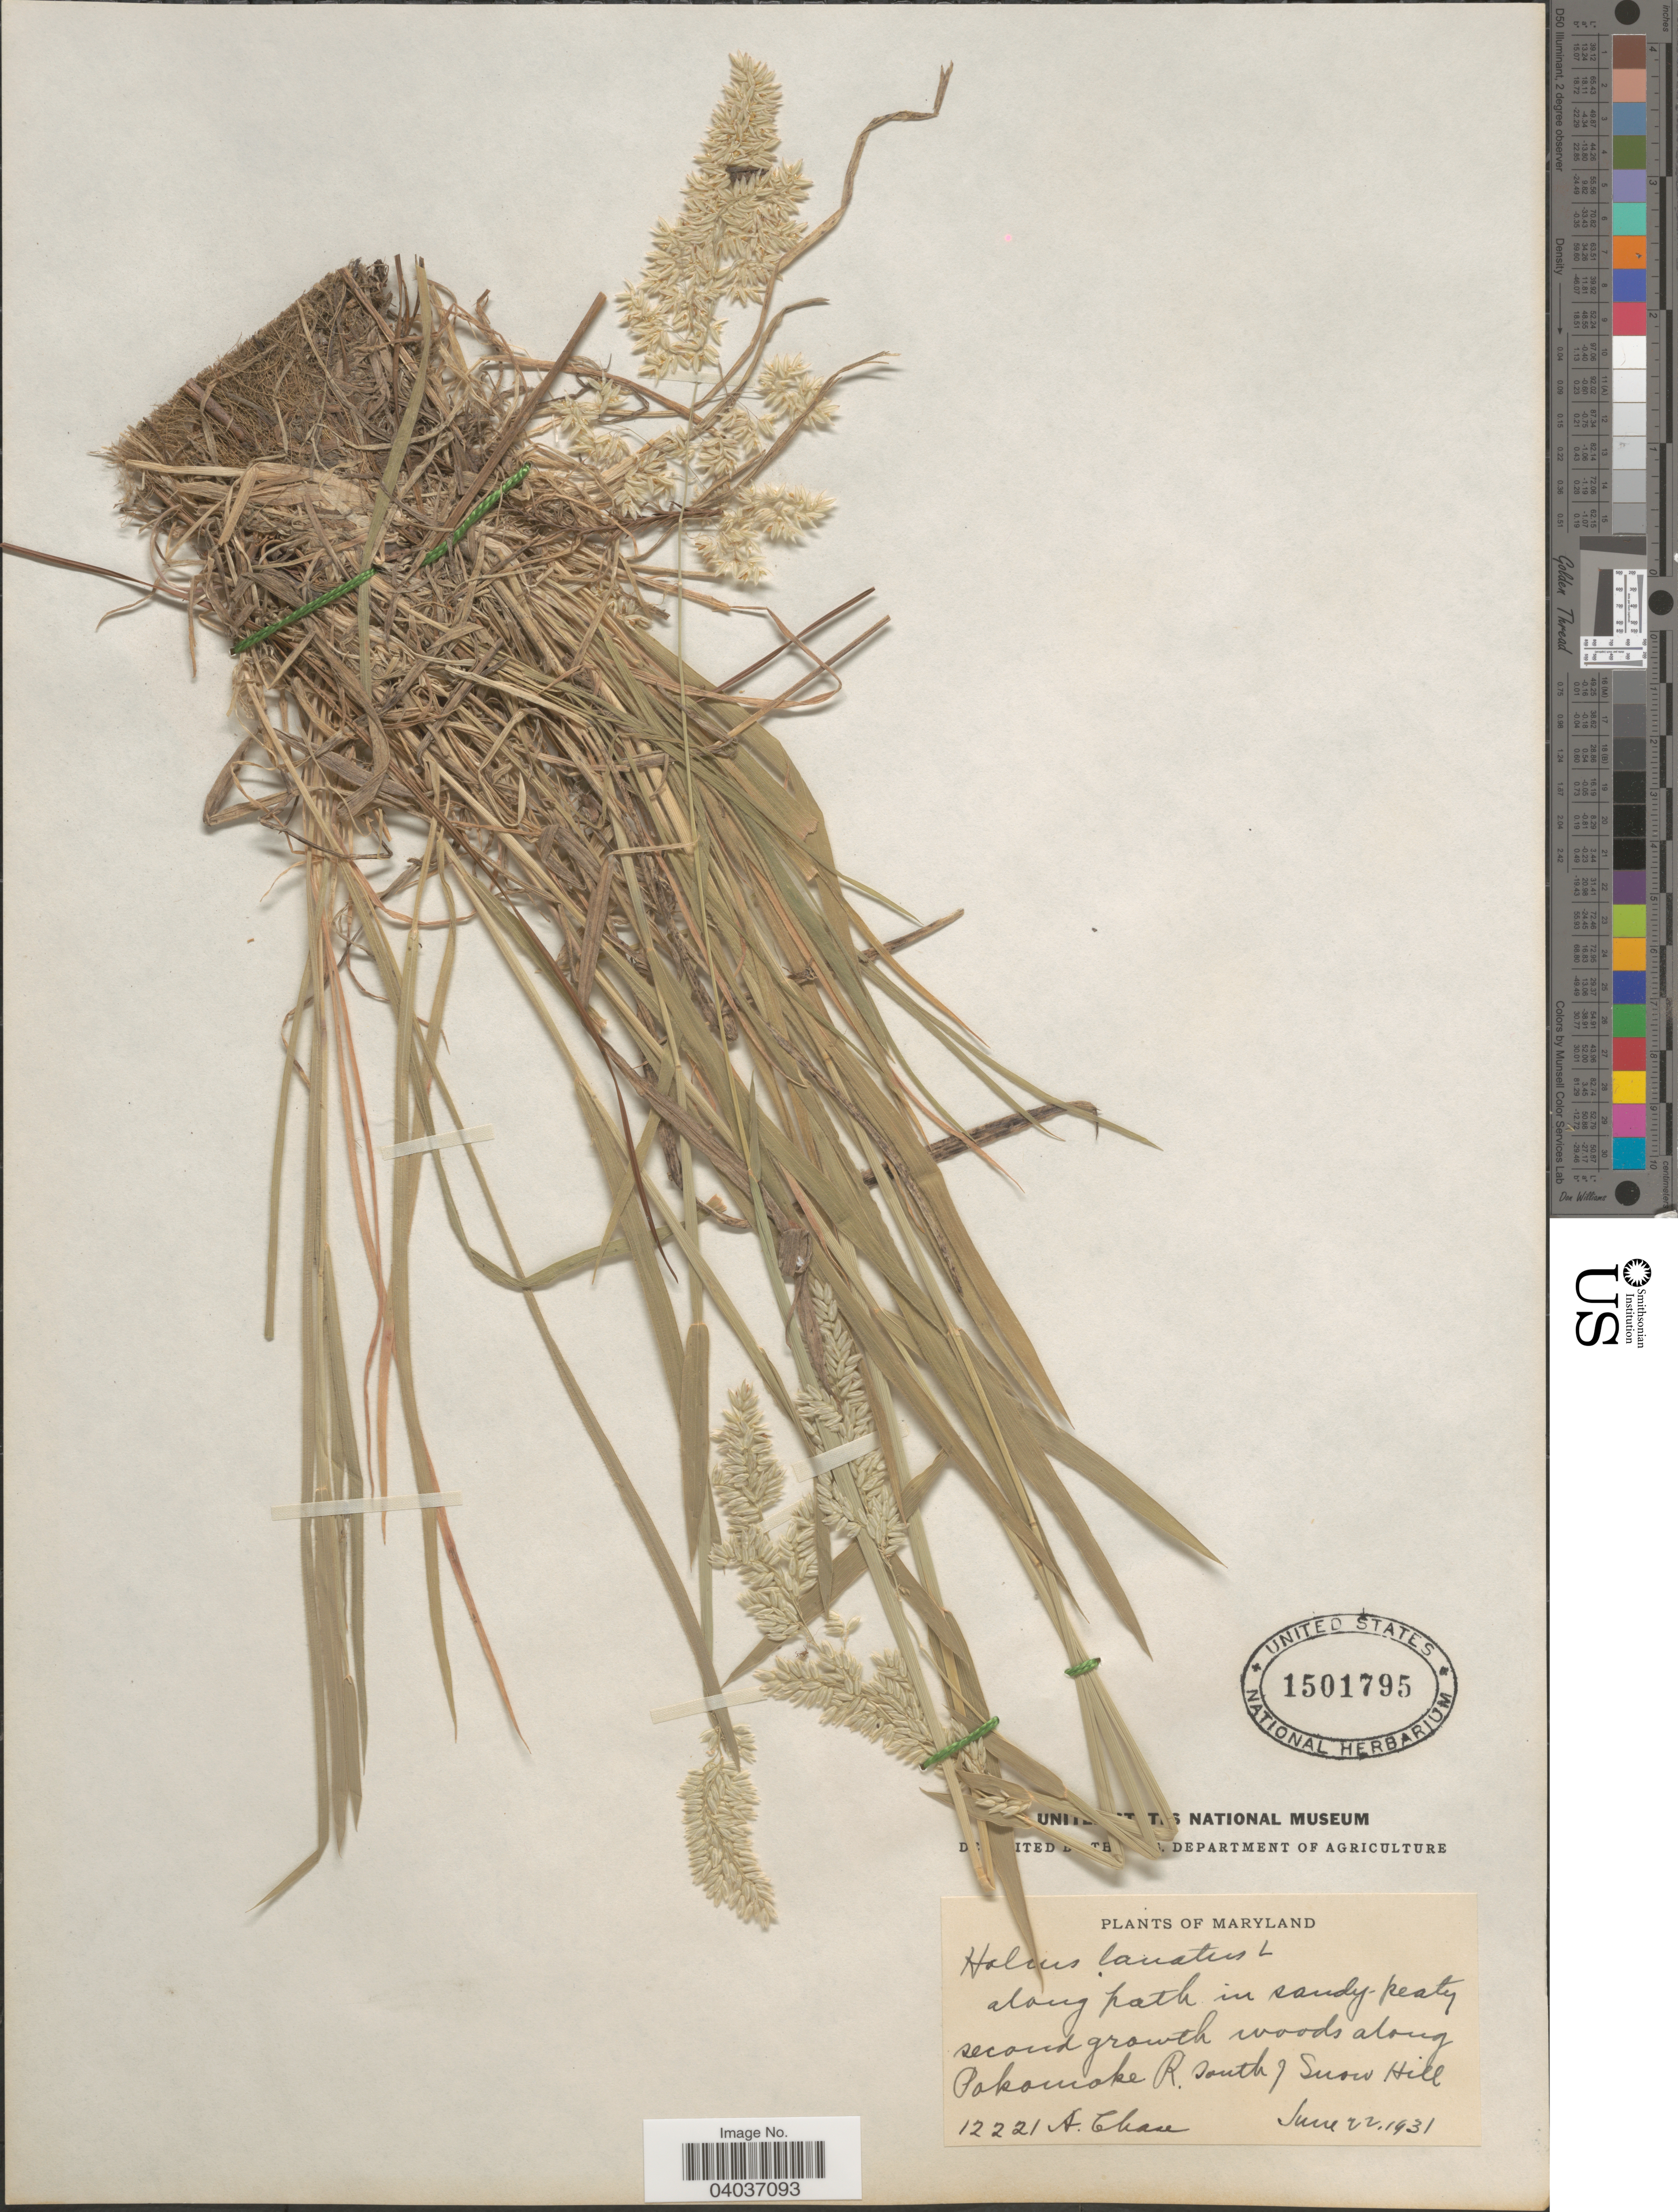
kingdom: Plantae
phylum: Tracheophyta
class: Liliopsida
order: Poales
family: Poaceae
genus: Holcus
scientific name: Holcus lanatus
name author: L.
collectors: A. Chase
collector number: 12221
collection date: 1931-06-22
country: United States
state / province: Maryland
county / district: Worcester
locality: Along Pokomoke R. south of Snow Hill.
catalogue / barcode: US 1501795